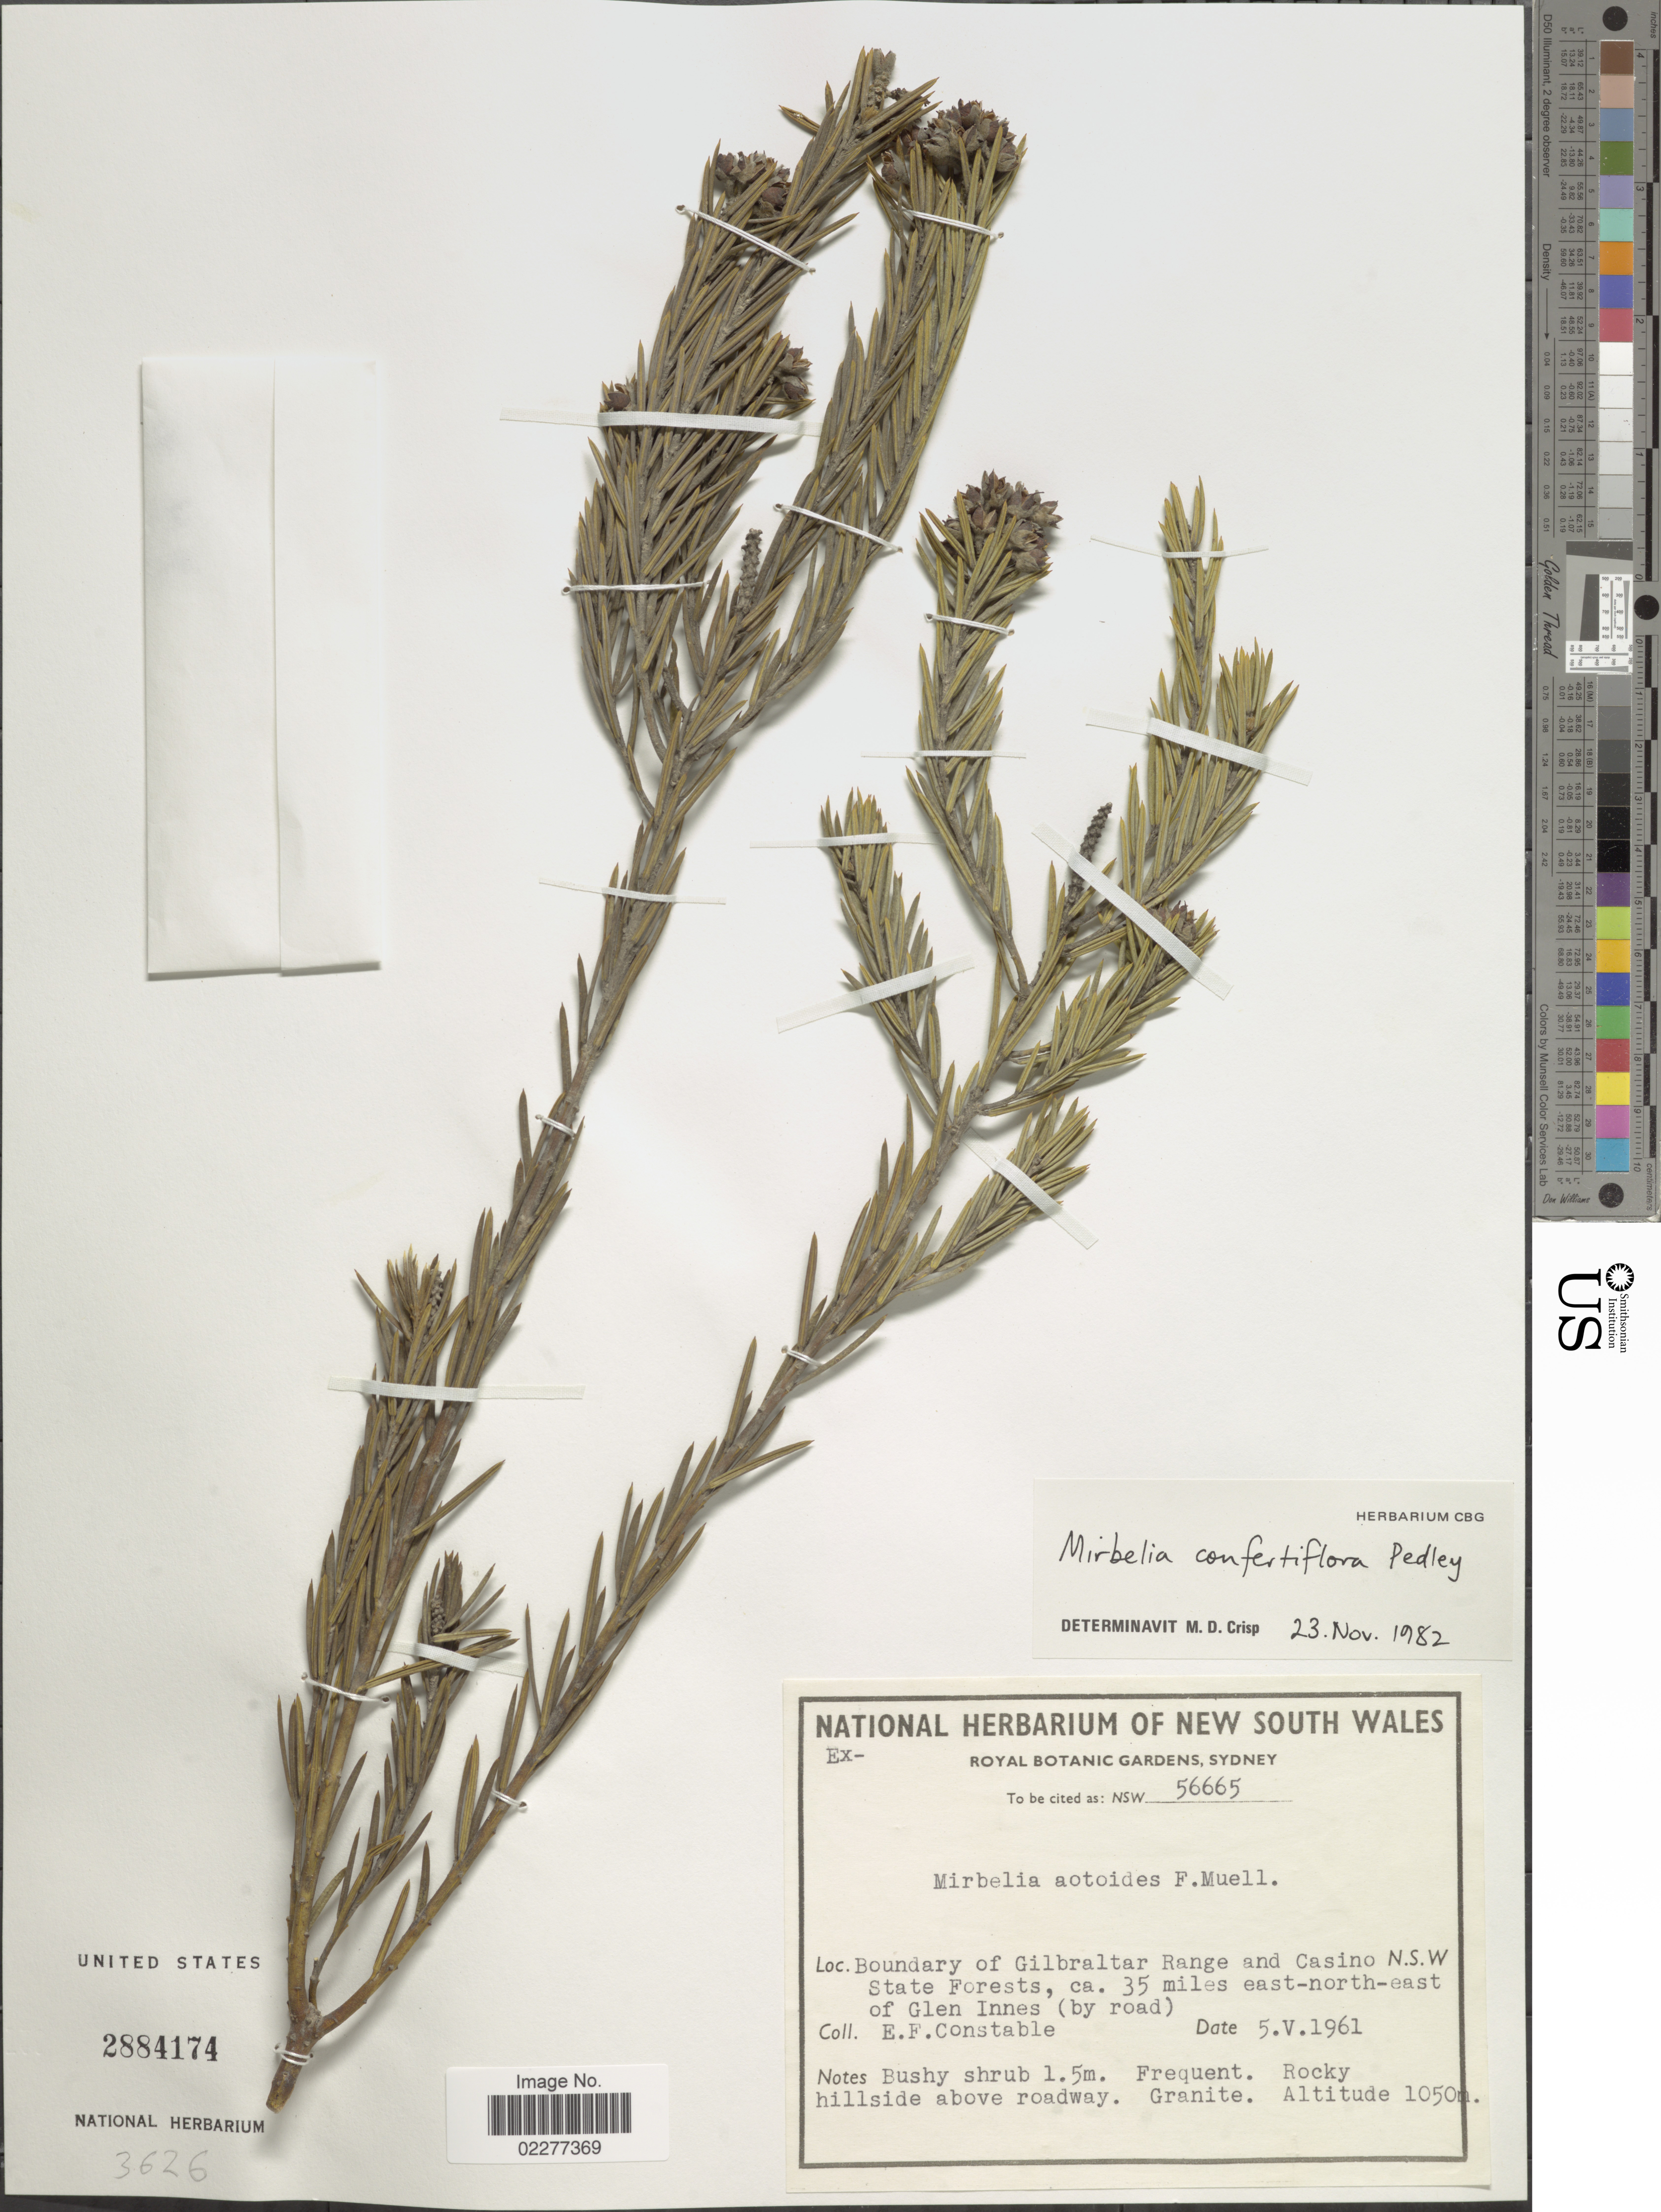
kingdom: Plantae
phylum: Tracheophyta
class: Magnoliopsida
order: Fabales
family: Fabaceae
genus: Mirbelia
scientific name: Mirbelia confertiflora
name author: Pedley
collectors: E. F. Constable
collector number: NSW5665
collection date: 1961-05-05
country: Australia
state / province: New South Wales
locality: Boundary of Gilbraltar Range and Casino State Forests, ca 35 miles east-north-east of Glen Innes (by road)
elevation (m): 1050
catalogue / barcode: US 2884174